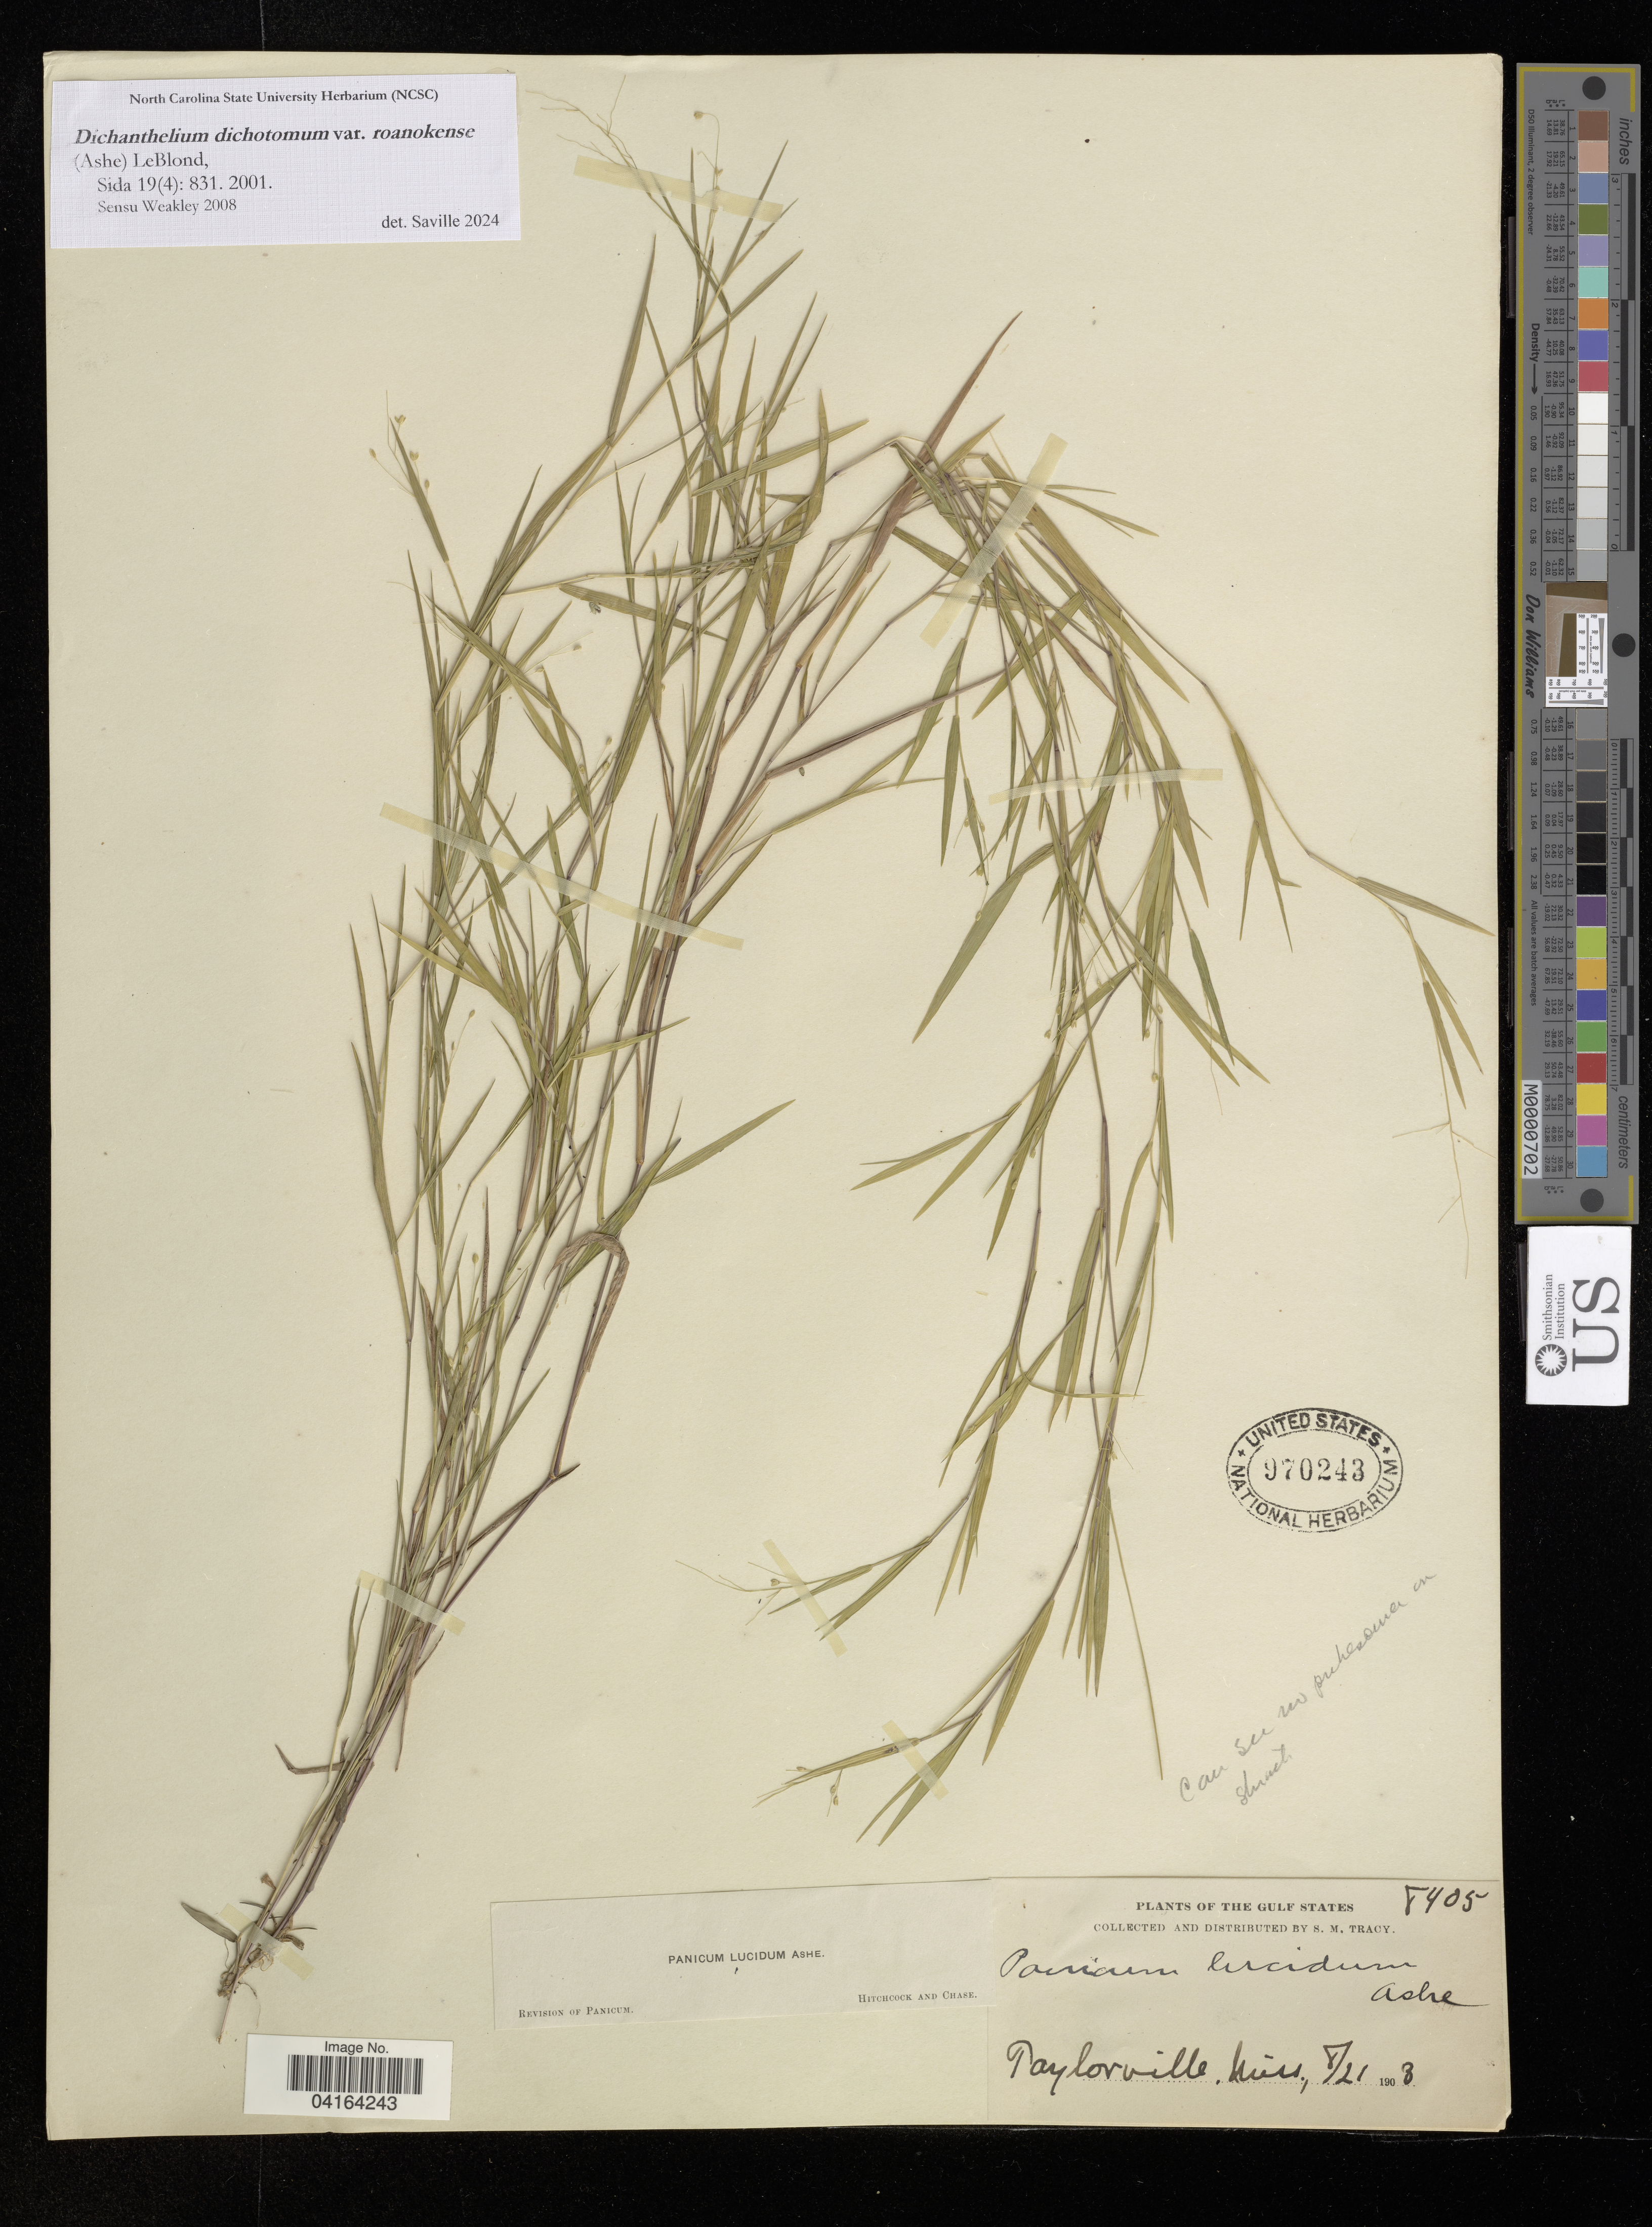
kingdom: Plantae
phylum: Tracheophyta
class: Liliopsida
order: Poales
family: Poaceae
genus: Dichanthelium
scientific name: Dichanthelium dichotomum var. roanokense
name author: (Ashe) LeBlond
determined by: Saville, A. C., (NCSC), North Carolina State University (UNITED STATES)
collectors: S. M. Tracy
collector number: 8405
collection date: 1908-08-21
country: United States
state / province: Mississippi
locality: The Gulf States. Taylorville.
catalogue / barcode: US 970243